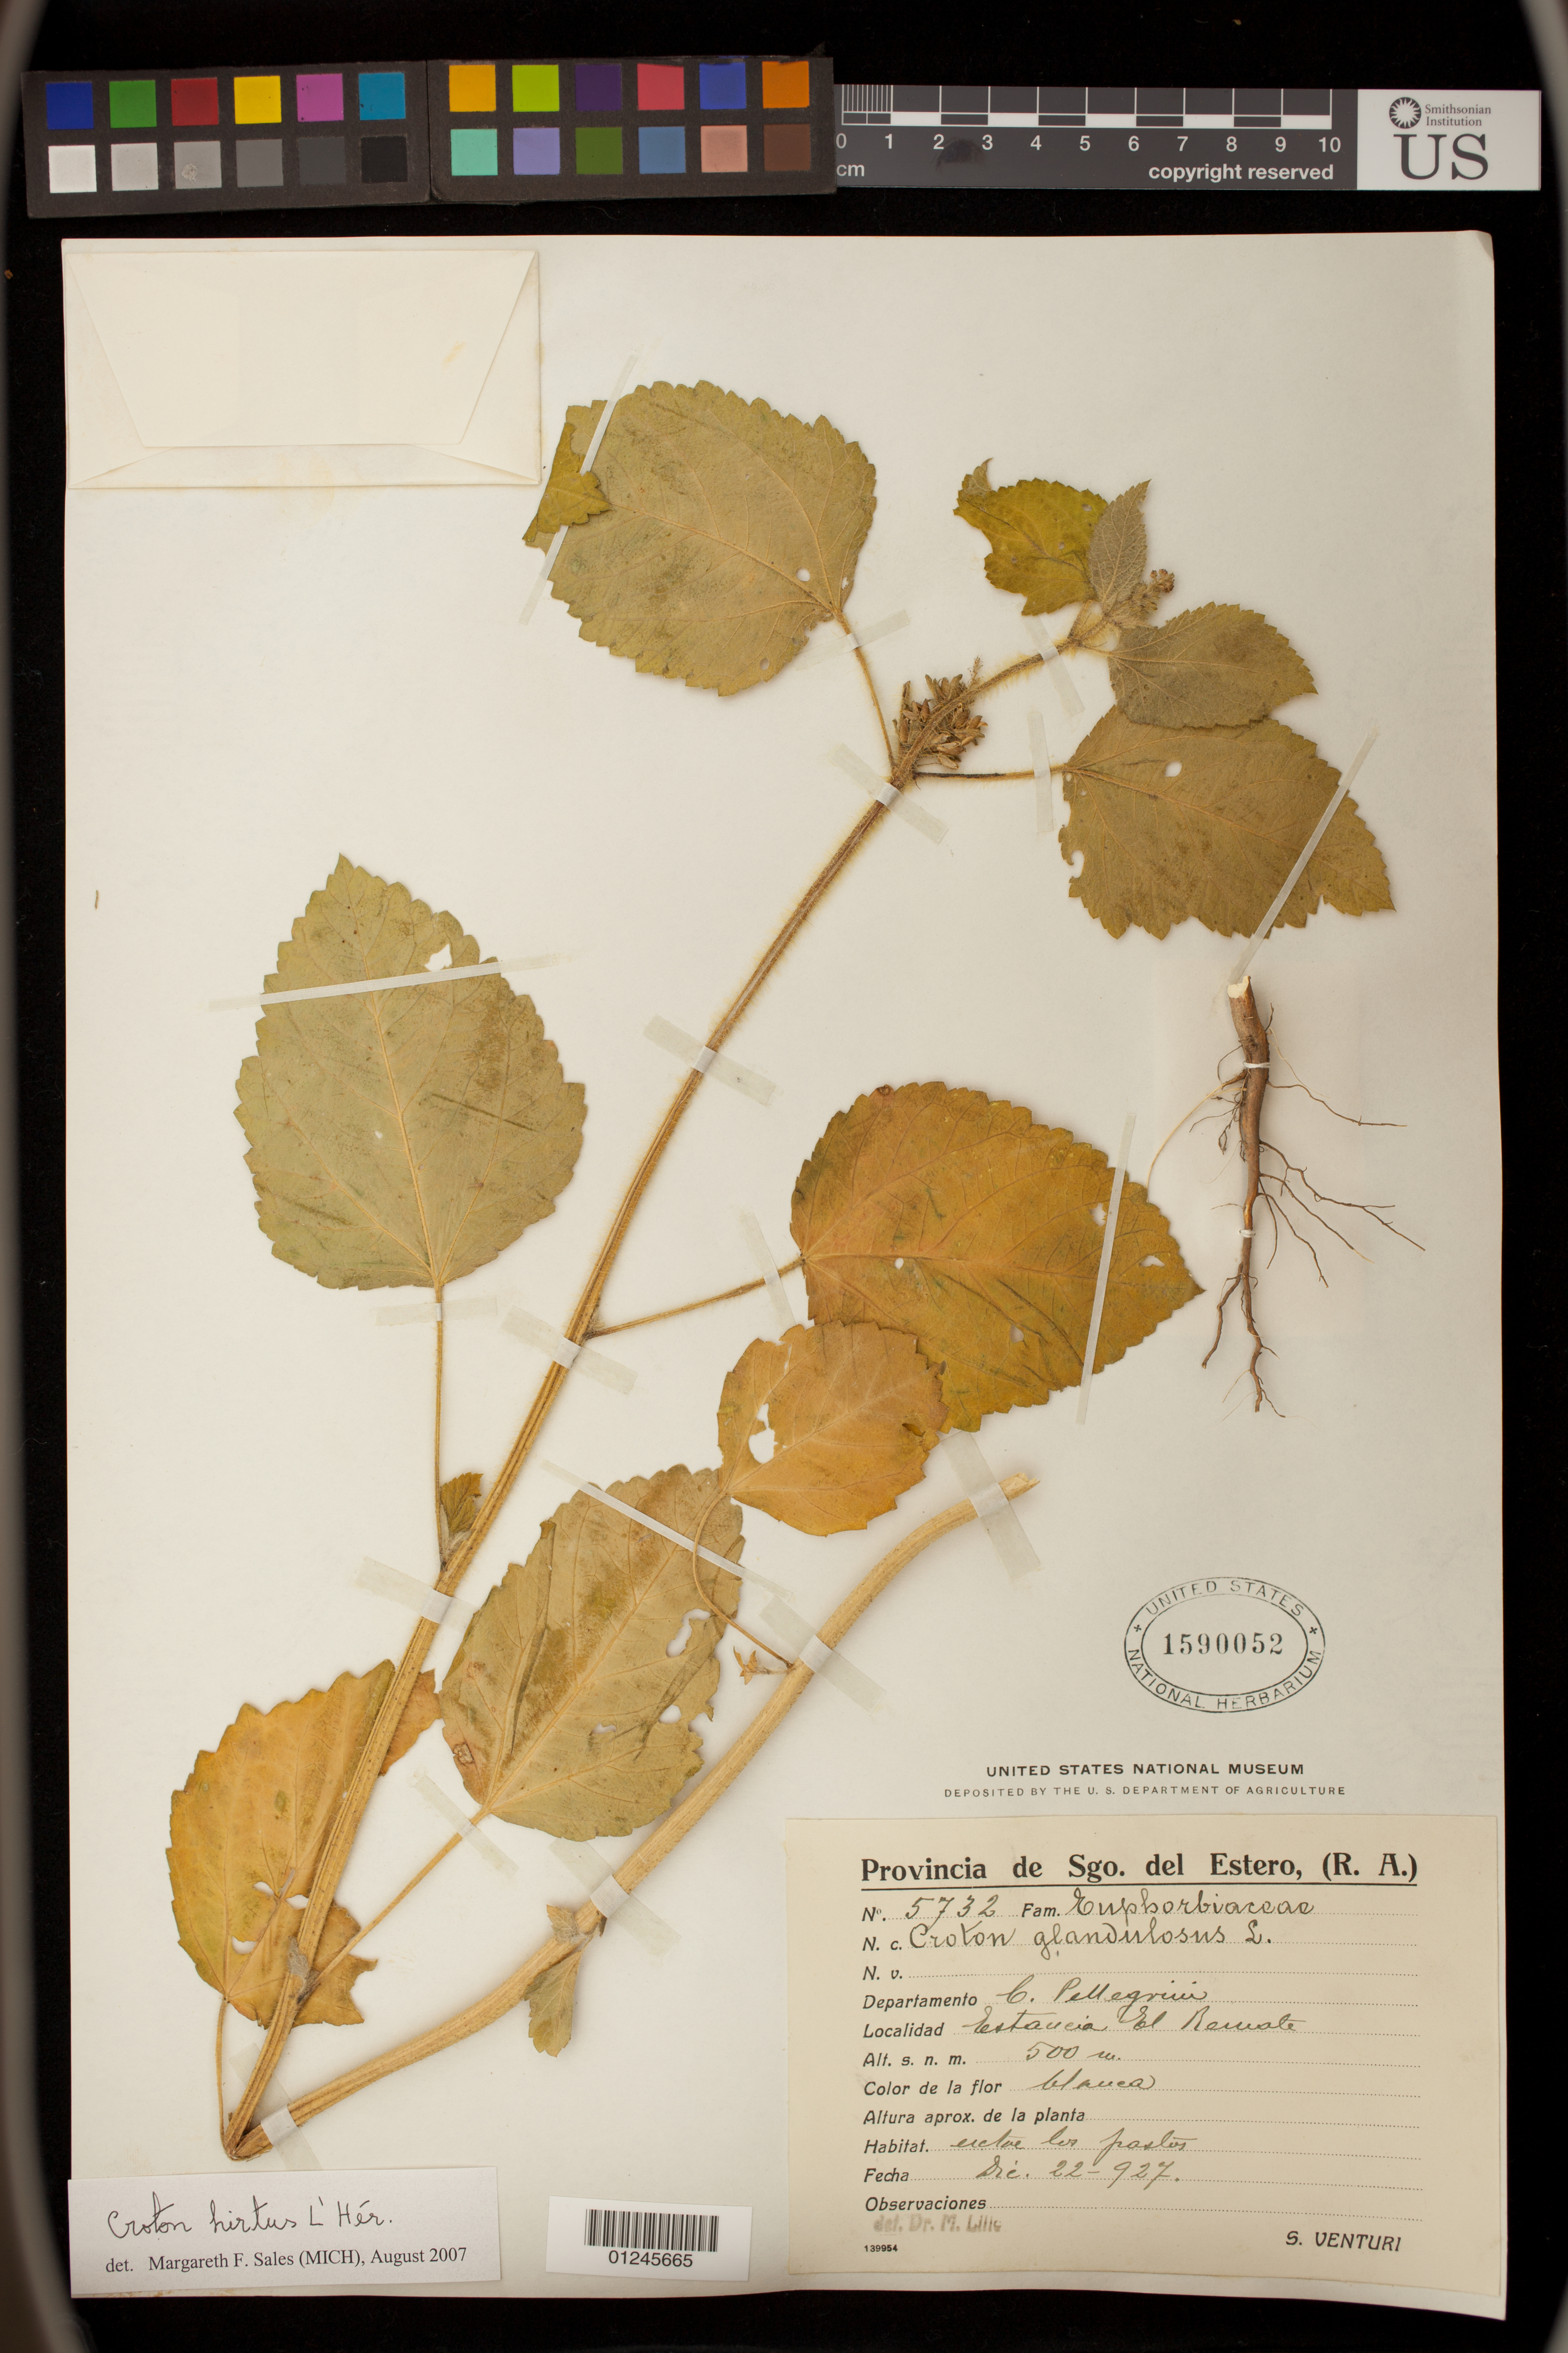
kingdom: Plantae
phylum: Tracheophyta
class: Magnoliopsida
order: Malpighiales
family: Euphorbiaceae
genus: Croton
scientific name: Croton hirtus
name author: L'Hér.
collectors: S. Venturi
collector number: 5732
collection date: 1927-12-22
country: Argentina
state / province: Santiago del Estero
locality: C. Pellegrini.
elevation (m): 500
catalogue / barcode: US 1590052